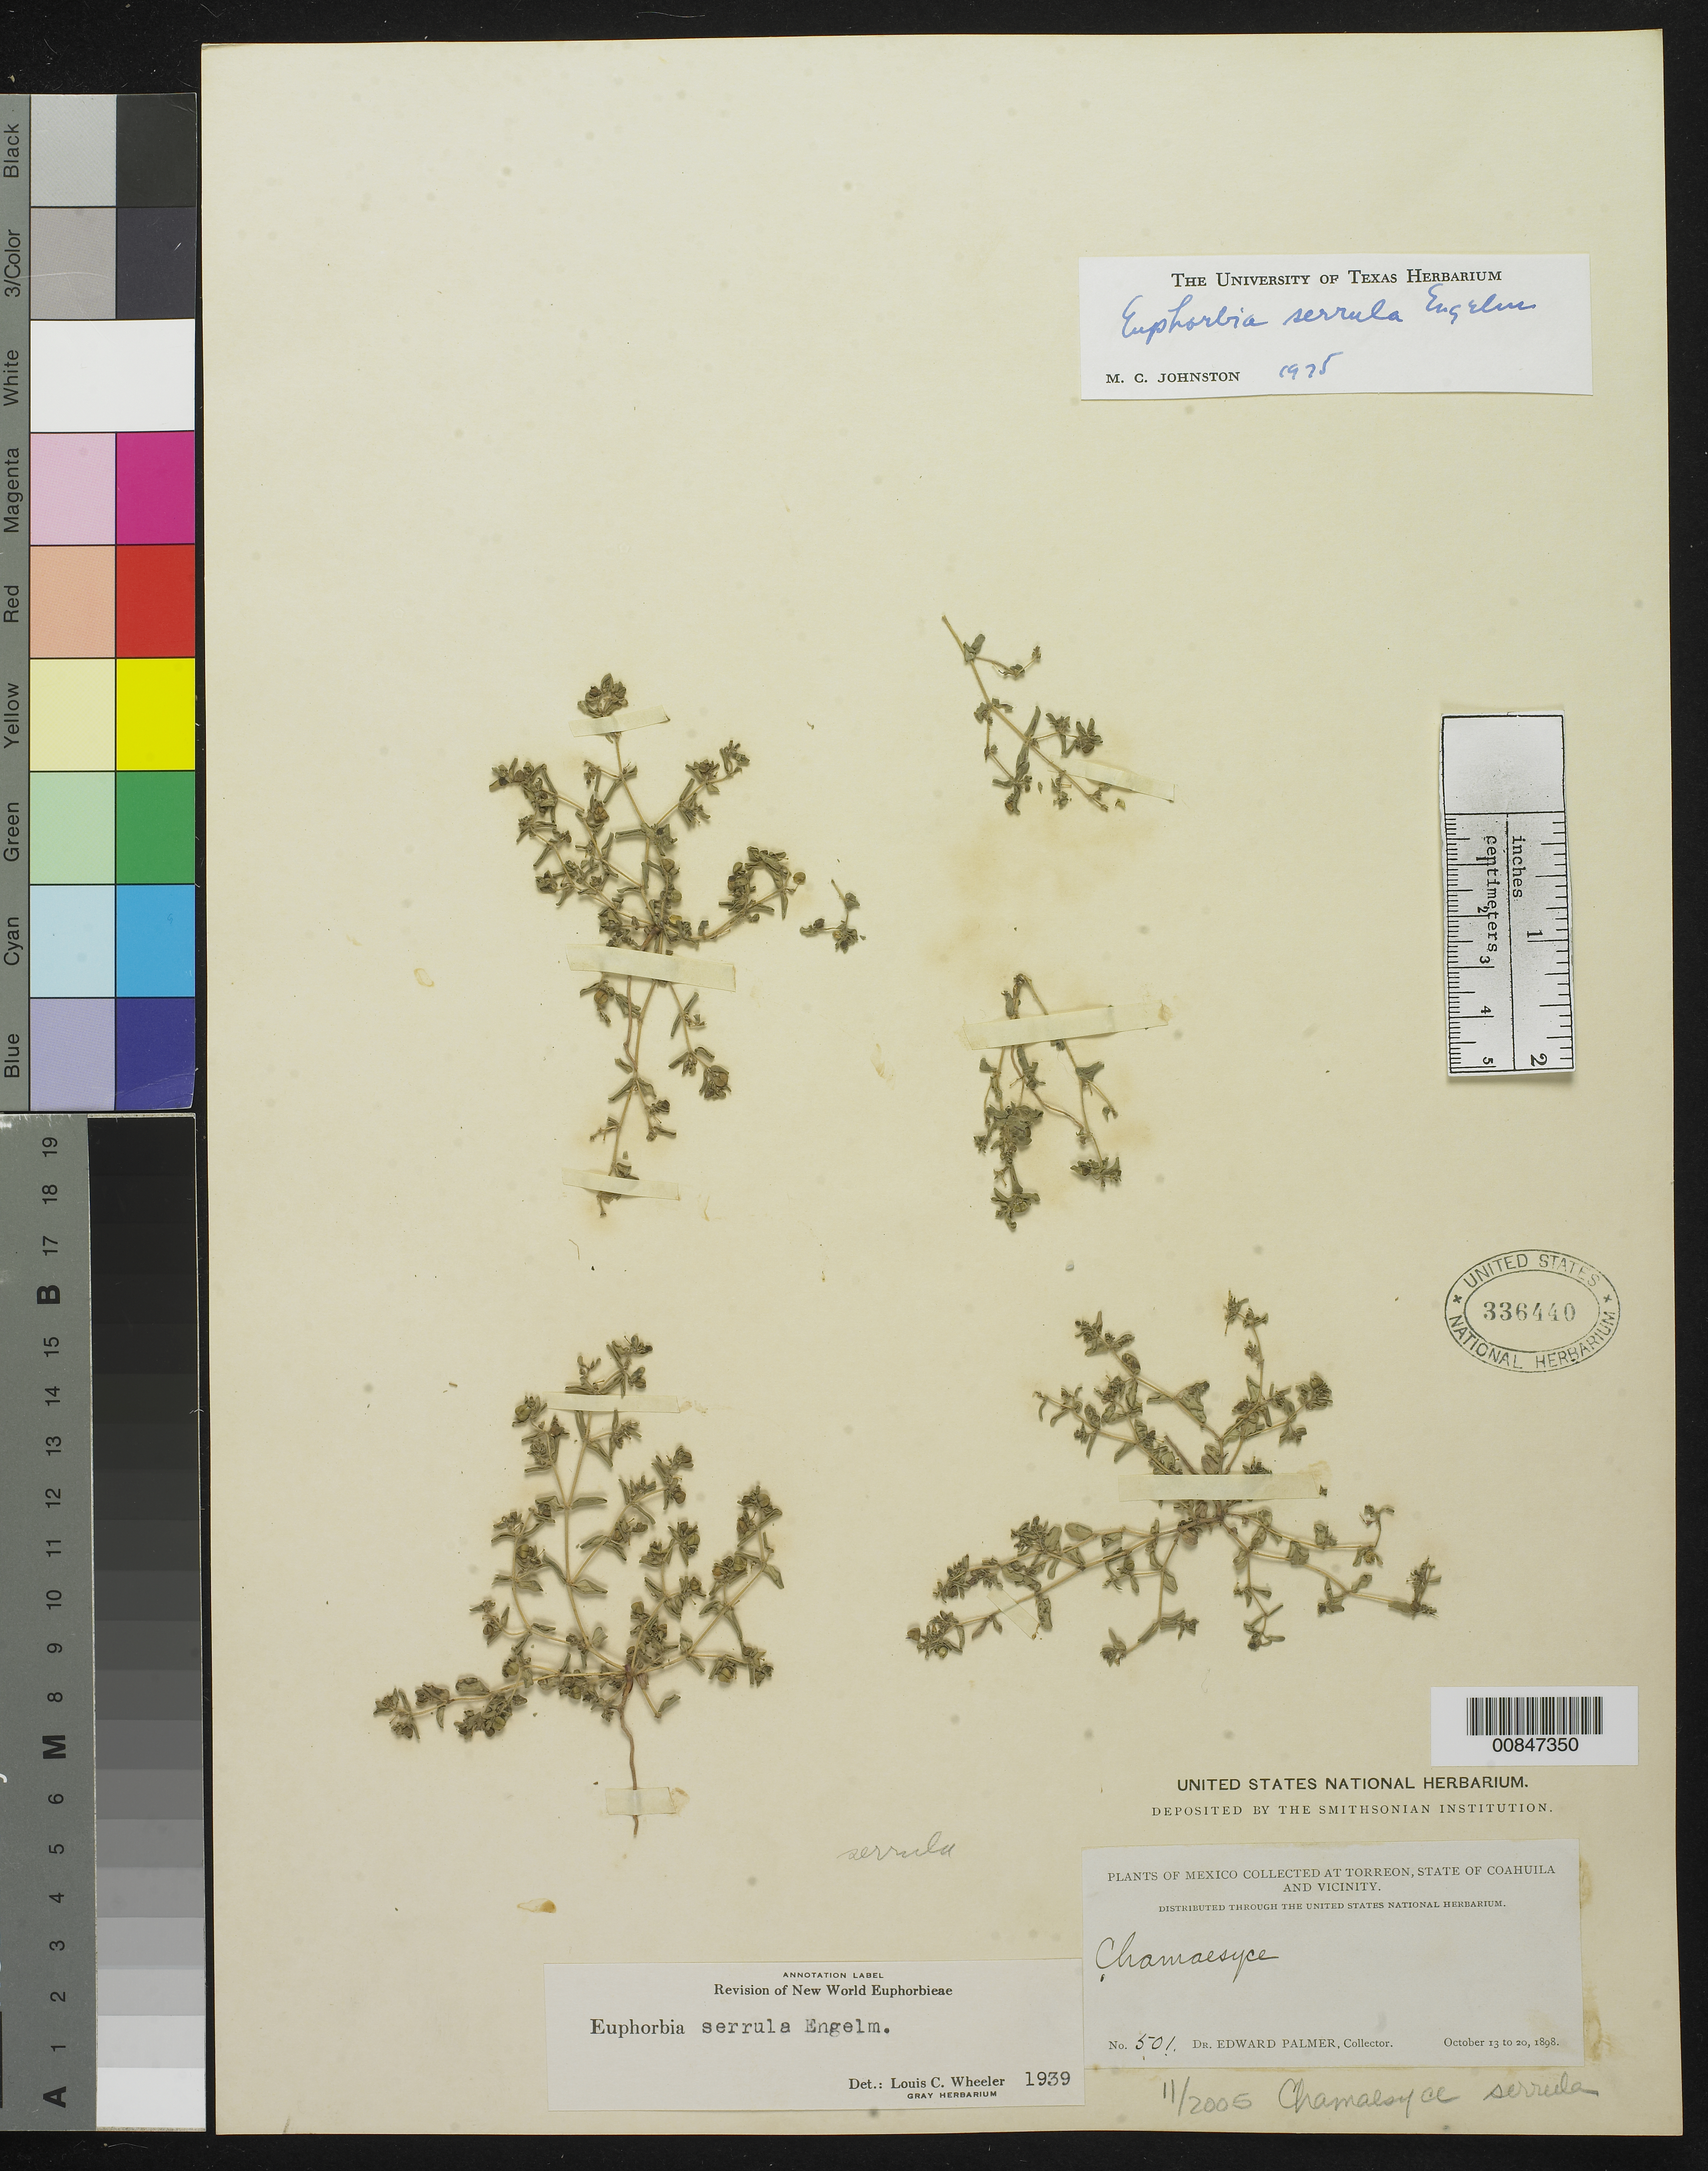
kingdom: Plantae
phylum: Tracheophyta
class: Magnoliopsida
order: Malpighiales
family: Euphorbiaceae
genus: Euphorbia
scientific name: Euphorbia serrula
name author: Engelm. in Emory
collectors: E. Palmer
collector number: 501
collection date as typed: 13 Oct 1898 to 20 Oct 1898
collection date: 1898-10-13/1898-10-20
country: Mexico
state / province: Coahuila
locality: Torreon, Coahuila and vicinity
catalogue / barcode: US 336440